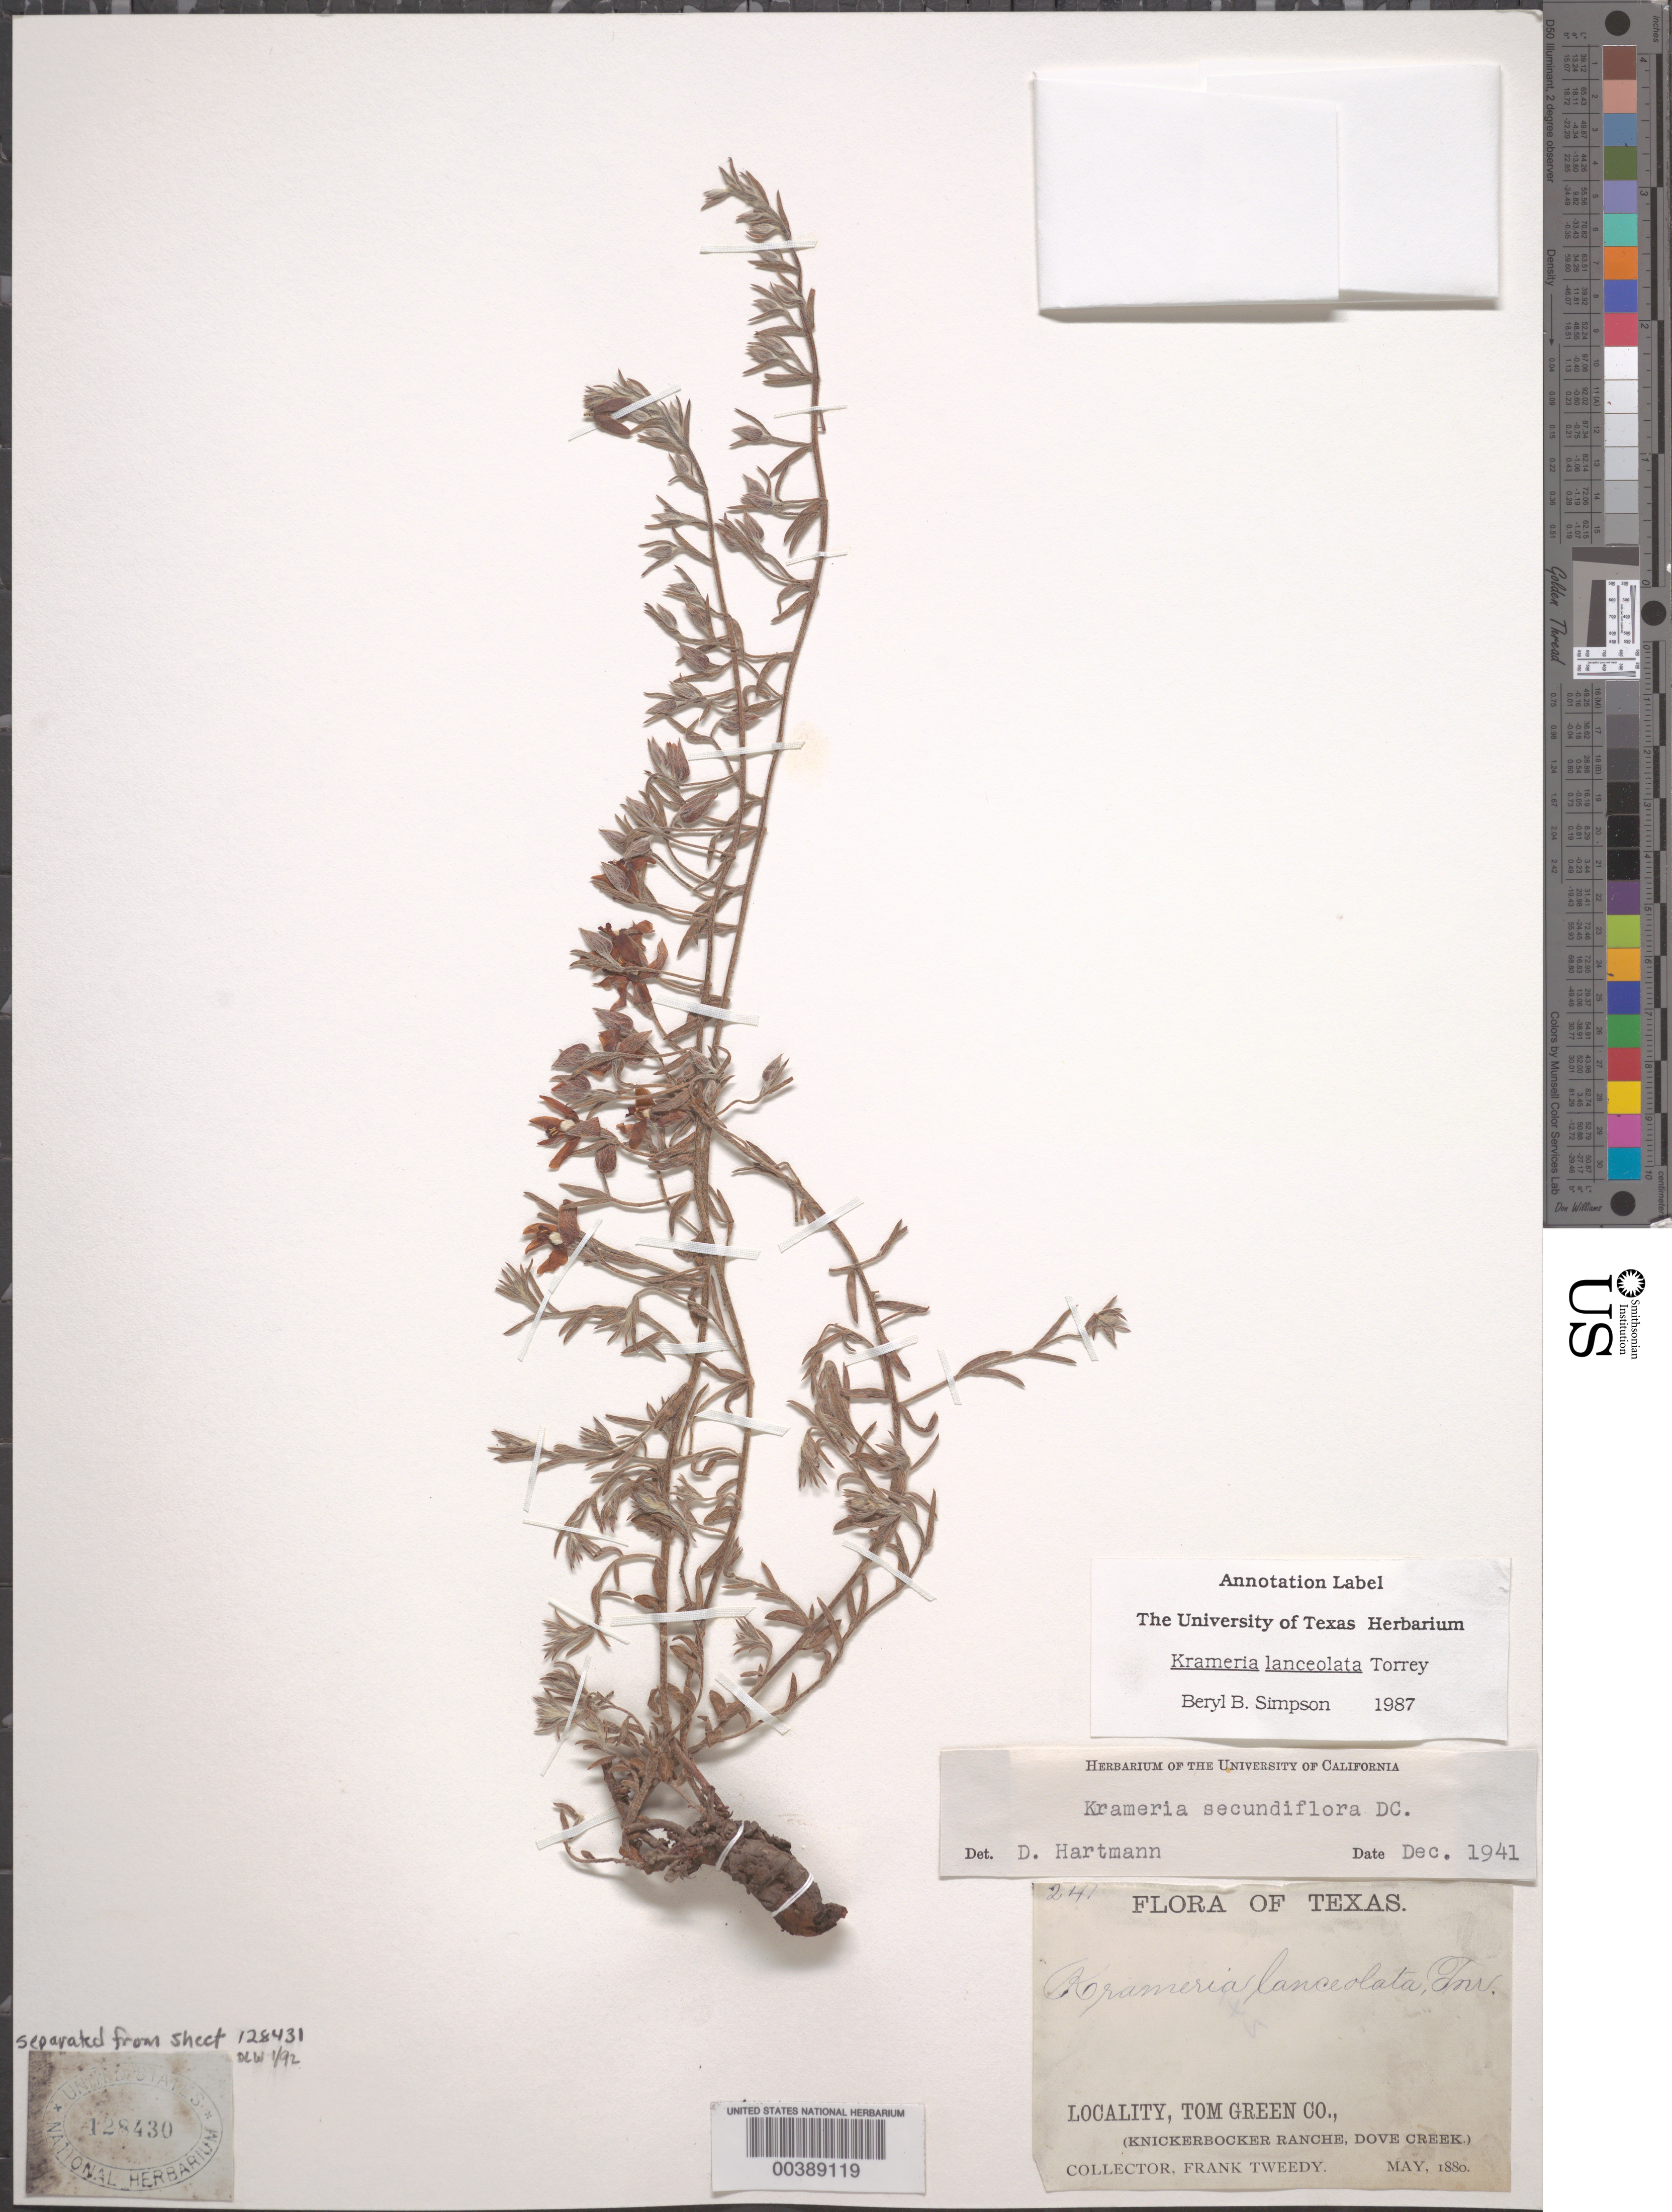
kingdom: Plantae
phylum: Tracheophyta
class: Magnoliopsida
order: Zygophyllales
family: Krameriaceae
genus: Krameria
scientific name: Krameria lanceolata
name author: Torr.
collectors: F. Tweedy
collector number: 241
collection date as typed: May 1880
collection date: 1880-05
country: United States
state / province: Texas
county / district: Tom Green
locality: Knickerbocker Ranche, Dove Creek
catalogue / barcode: US 128430